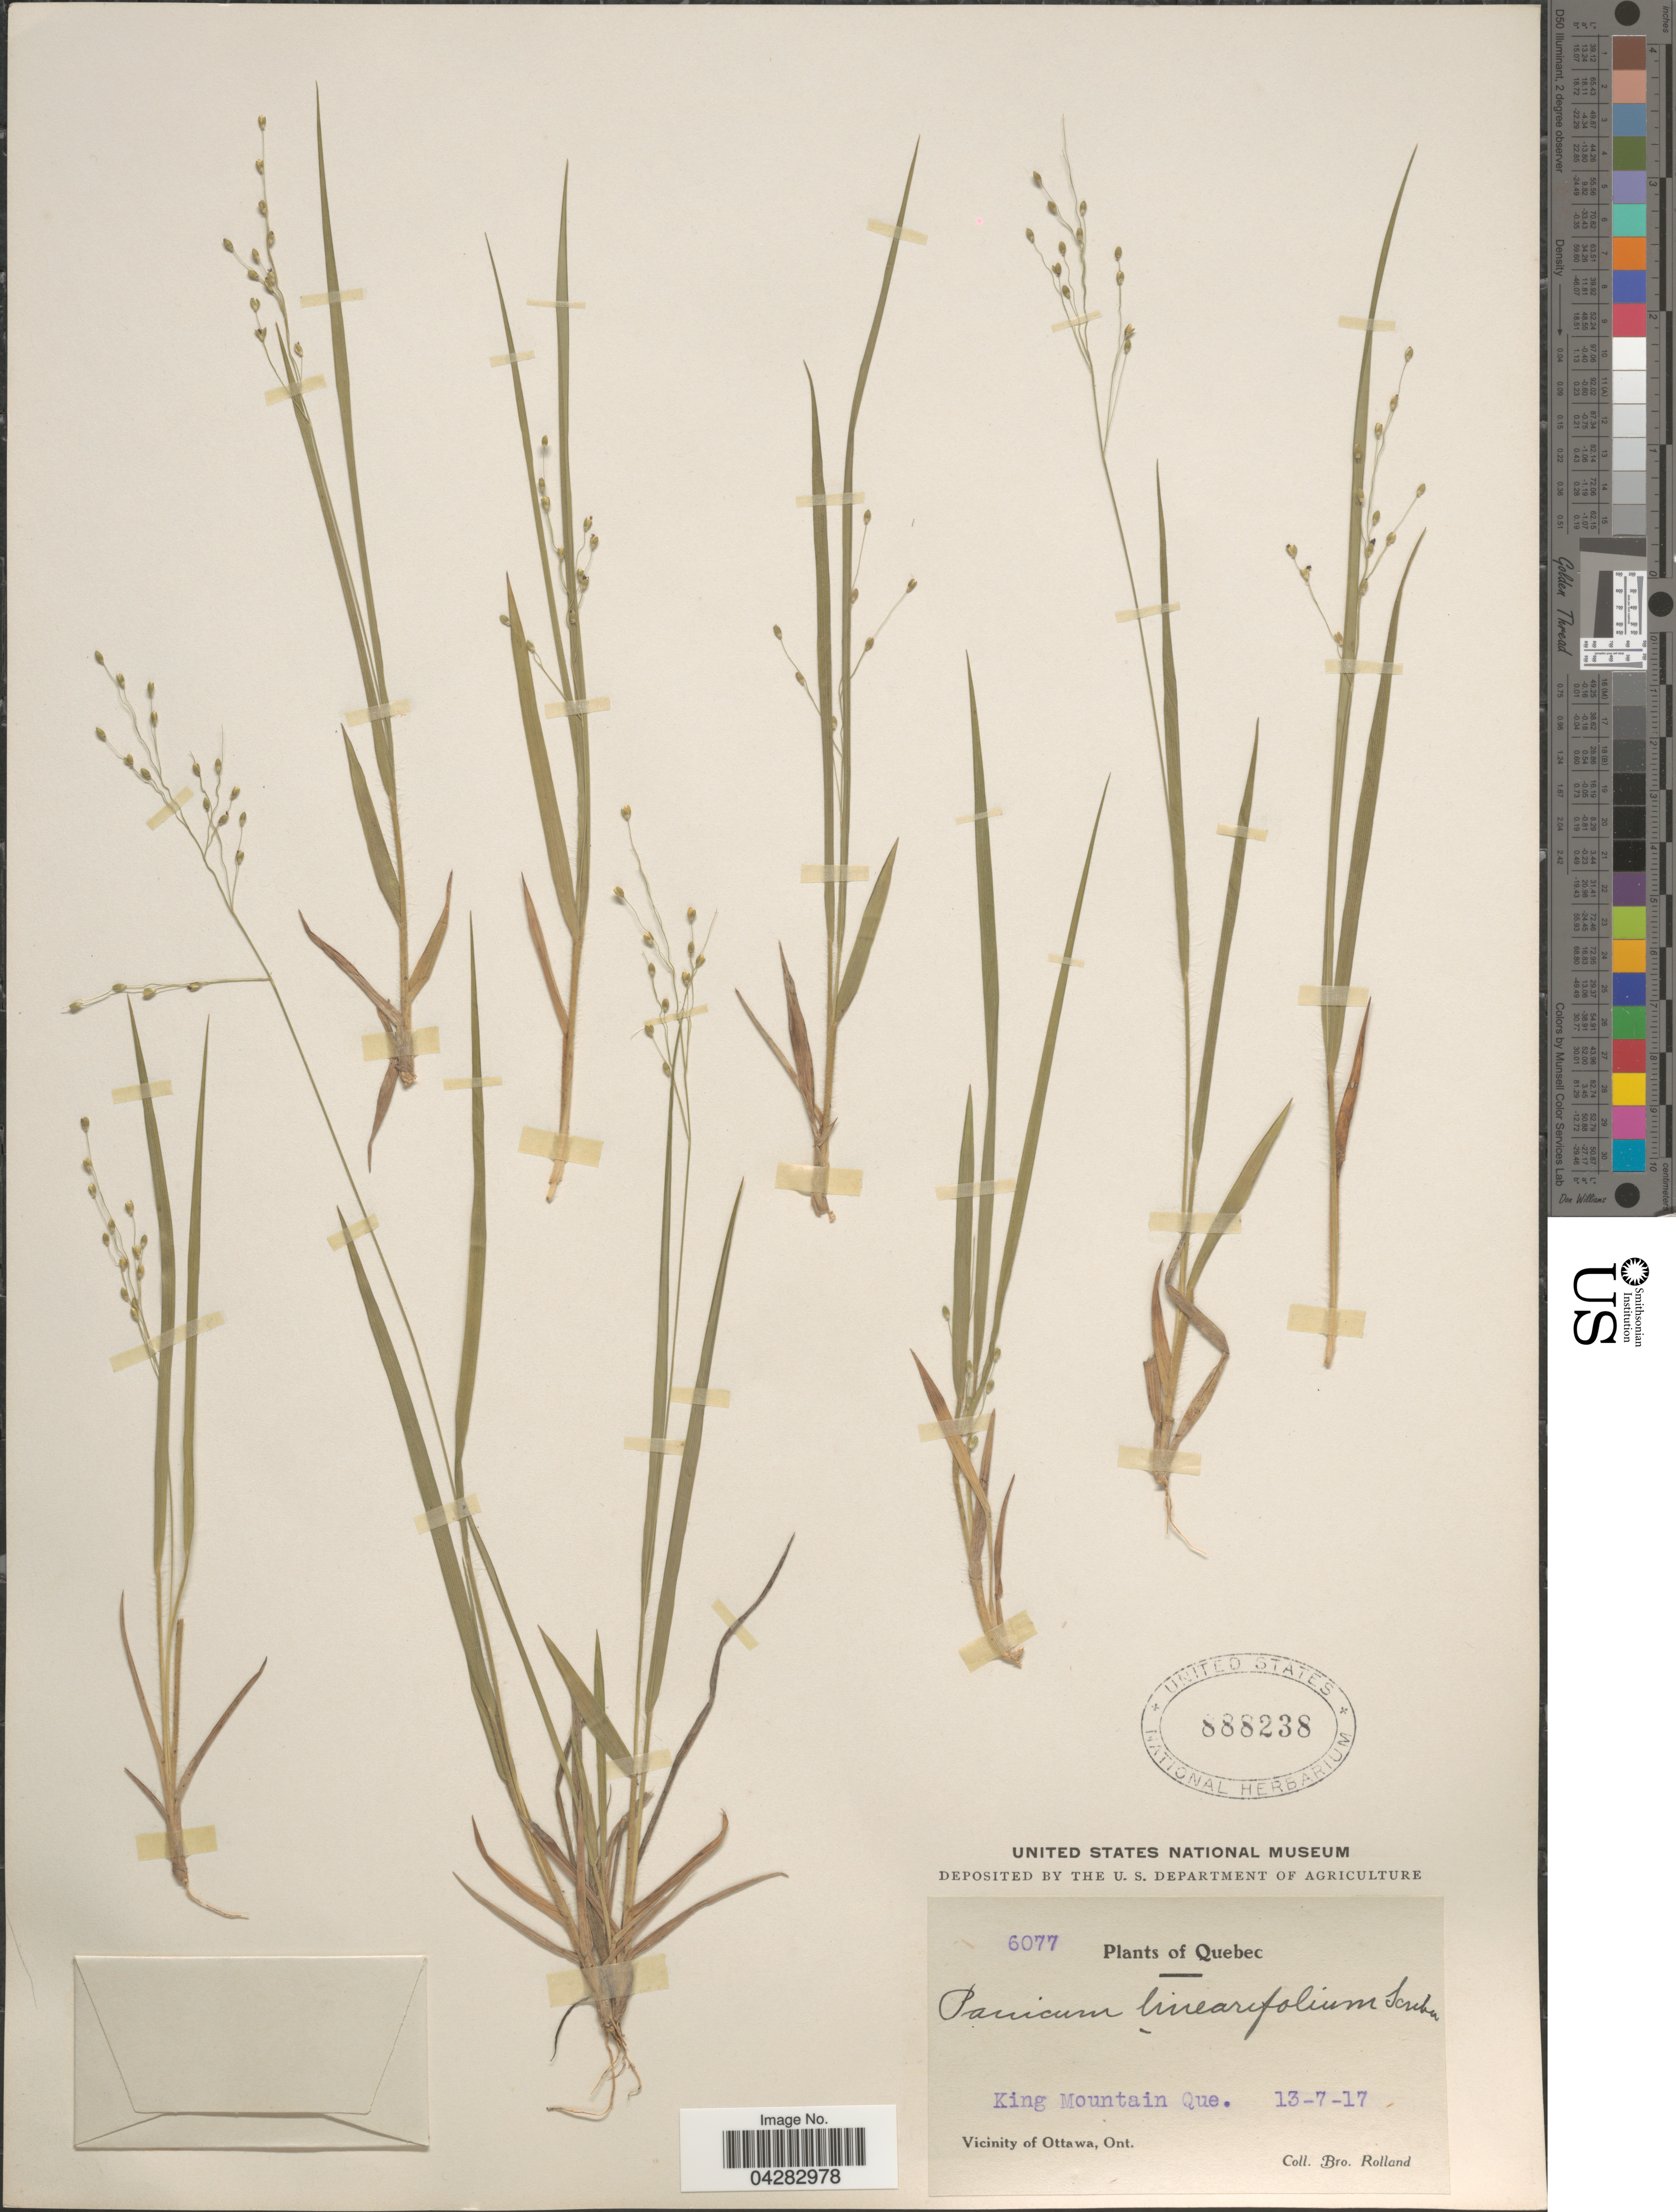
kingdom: Plantae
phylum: Tracheophyta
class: Liliopsida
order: Poales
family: Poaceae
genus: Dichanthelium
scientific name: Dichanthelium linearifolium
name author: (Scribn.) Gould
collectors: B. Rolland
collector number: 6077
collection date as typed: Transcribed d/m/y: 13/7/17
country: Canada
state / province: Quebec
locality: King Mountain.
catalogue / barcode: US 888238